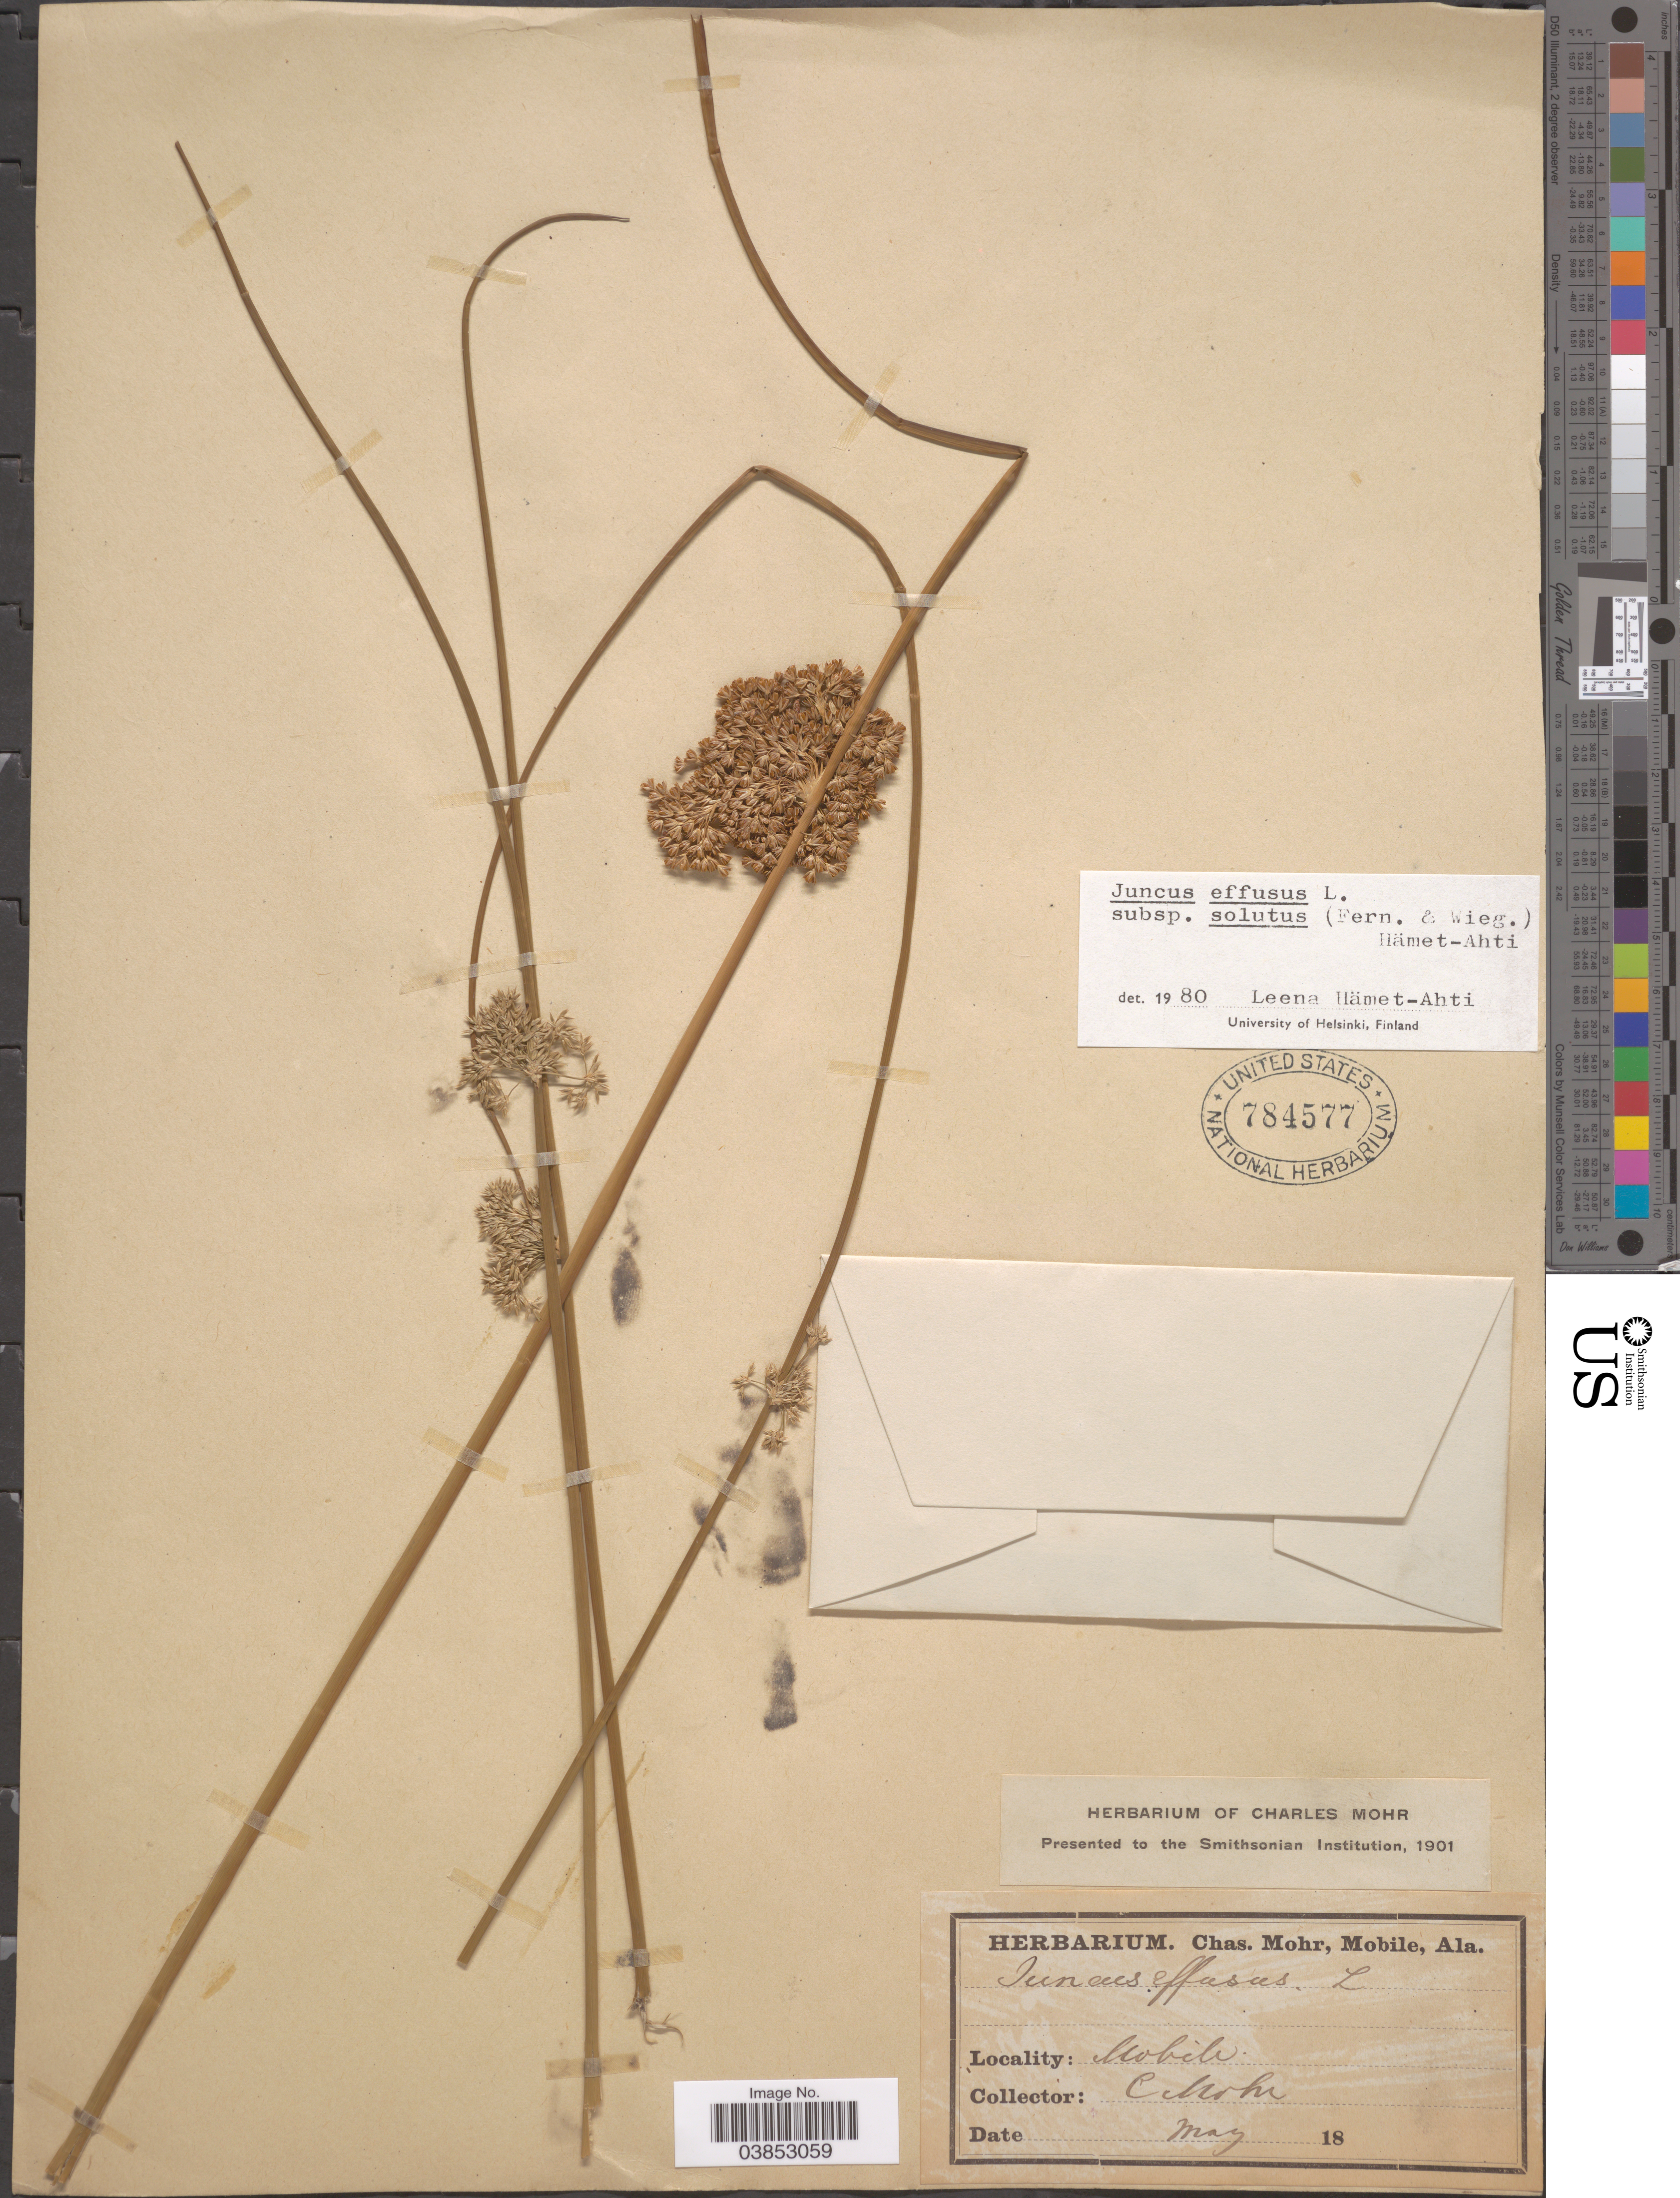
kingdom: Plantae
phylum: Tracheophyta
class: Liliopsida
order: Poales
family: Juncaceae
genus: Juncus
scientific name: Juncus effusus var. solutus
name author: Fernald & Wiegand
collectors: Mohr, C. T. (herbarium)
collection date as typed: Transcribed d/m/y: /5/18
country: United States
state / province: Alabama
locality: Mobile.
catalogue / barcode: US 784577